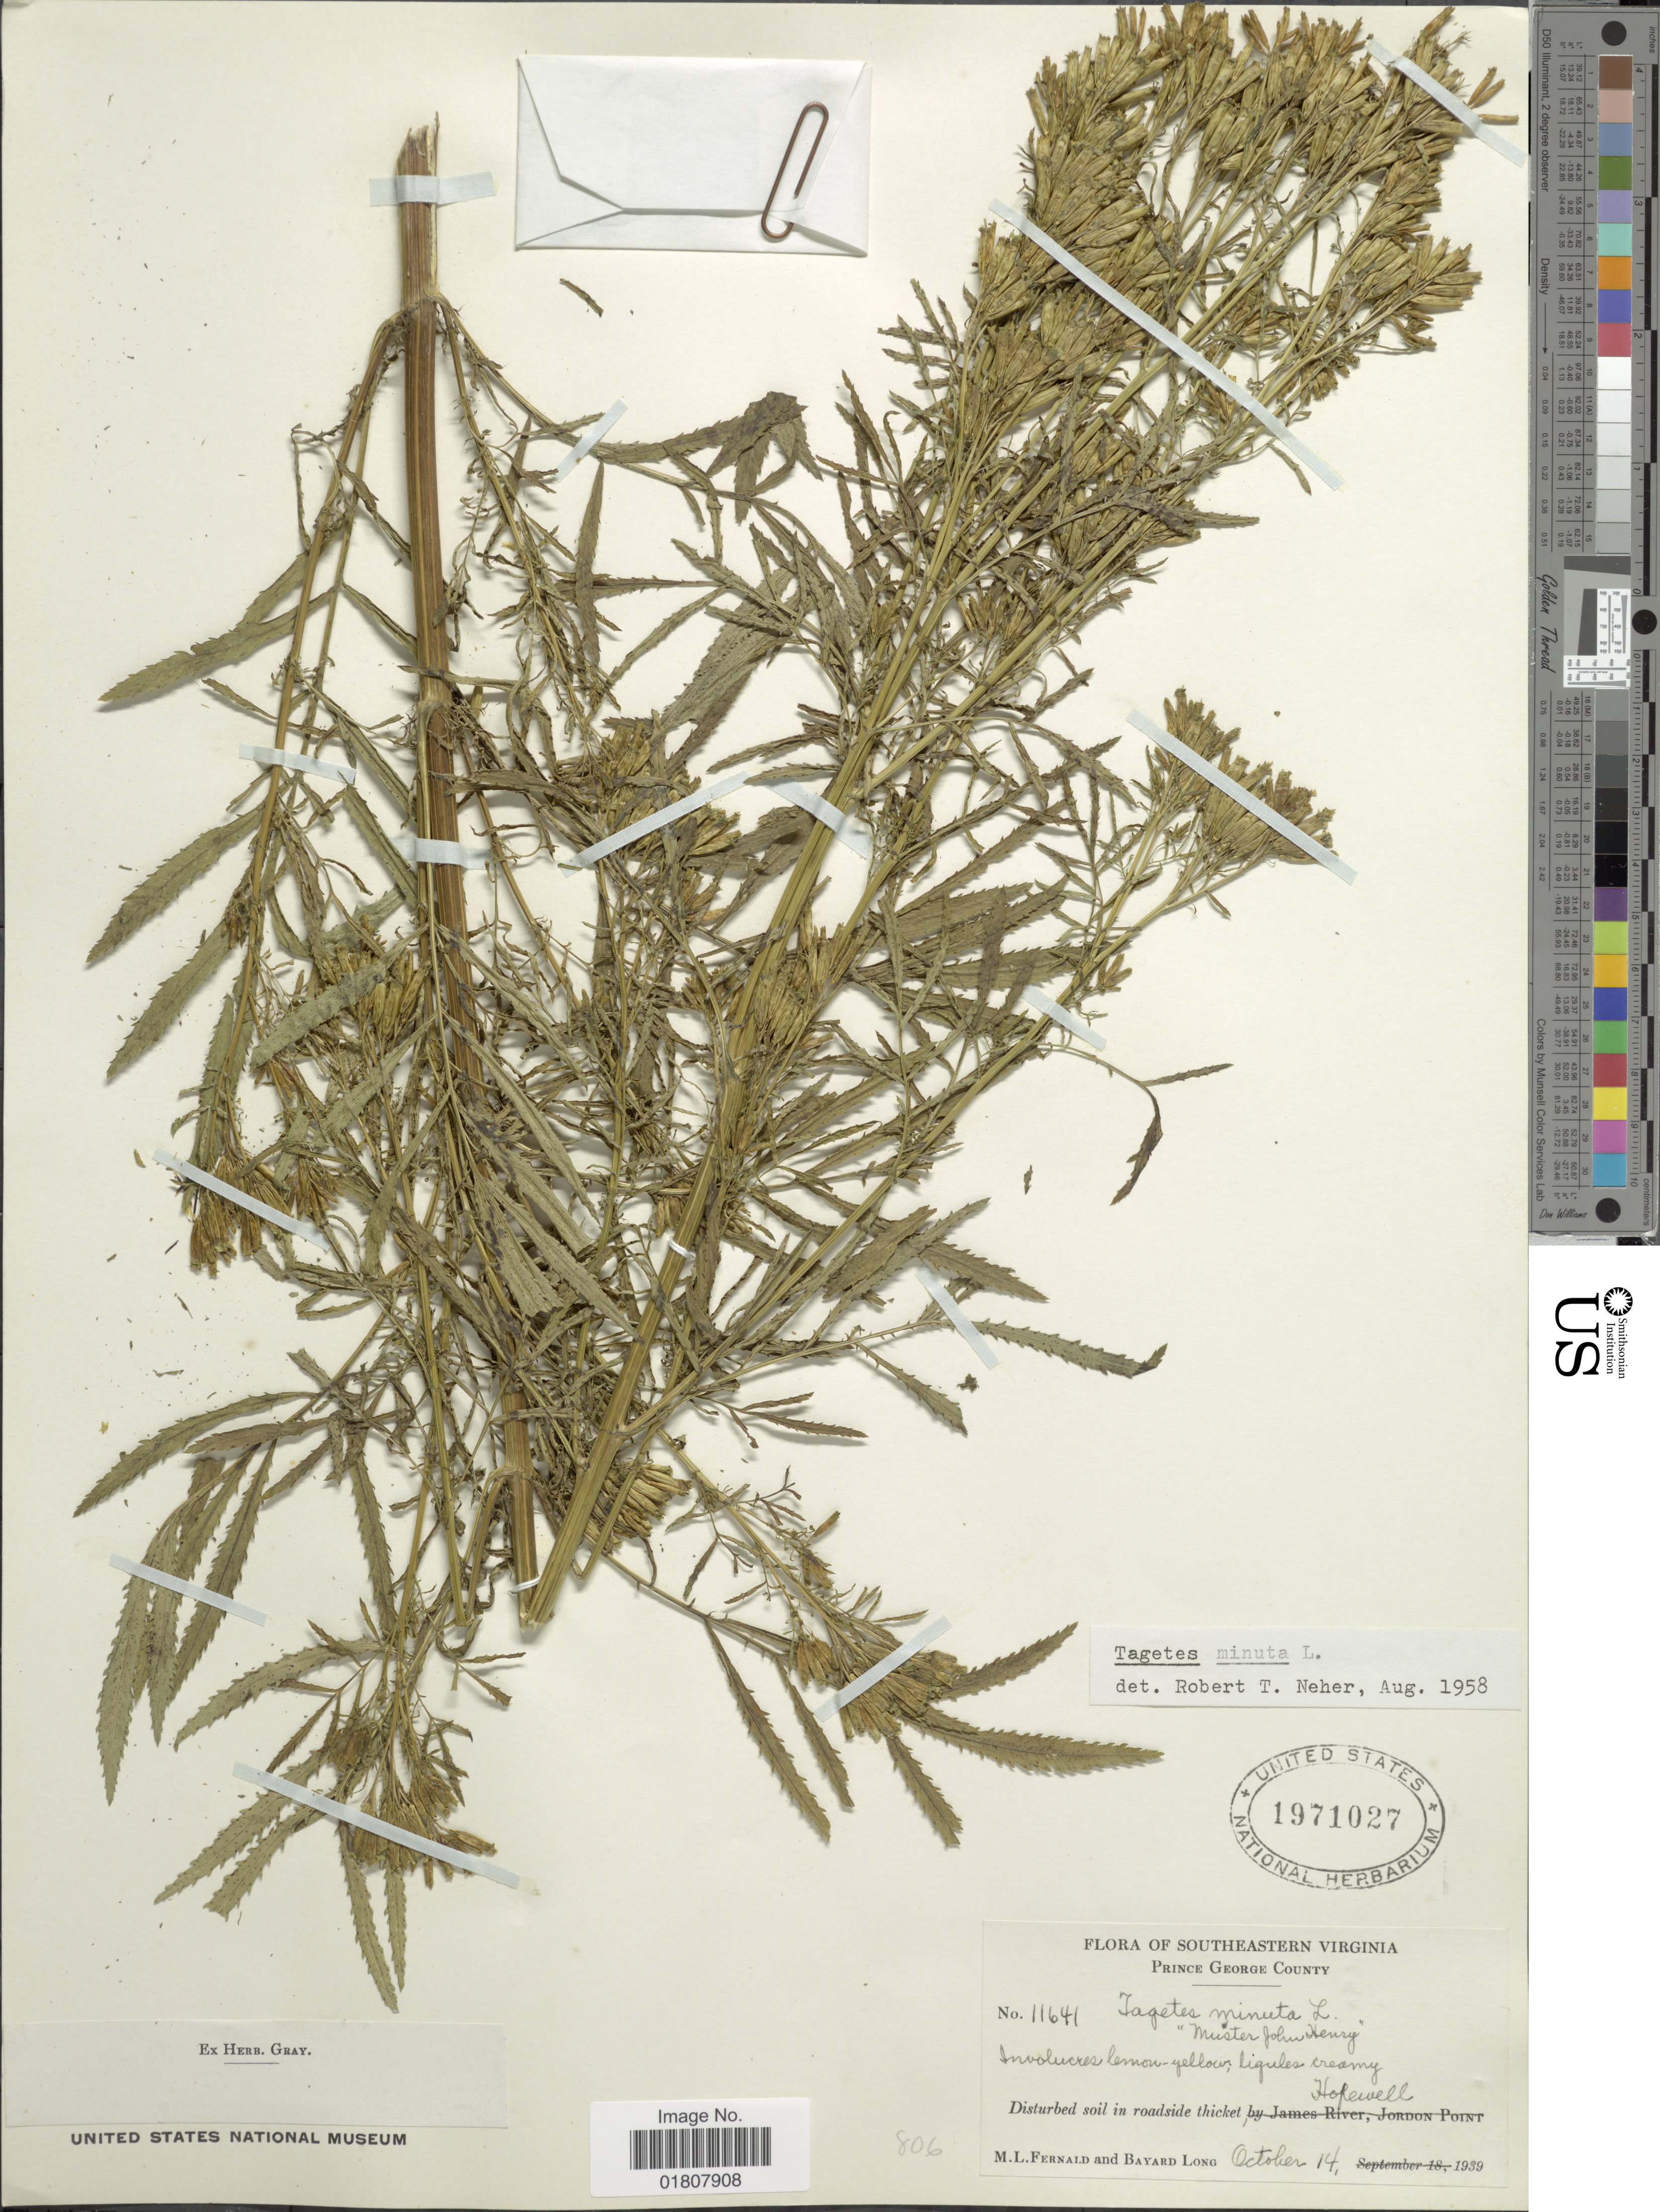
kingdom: Plantae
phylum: Tracheophyta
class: Magnoliopsida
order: Asterales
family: Asteraceae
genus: Tagetes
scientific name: Tagetes minuta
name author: L.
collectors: M. L. Fernald & B. Long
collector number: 11641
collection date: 1939-10-14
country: United States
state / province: Virginia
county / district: Prince George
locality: Southeastern Virginia, Prince George County, Hopewell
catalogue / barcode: US 1971027